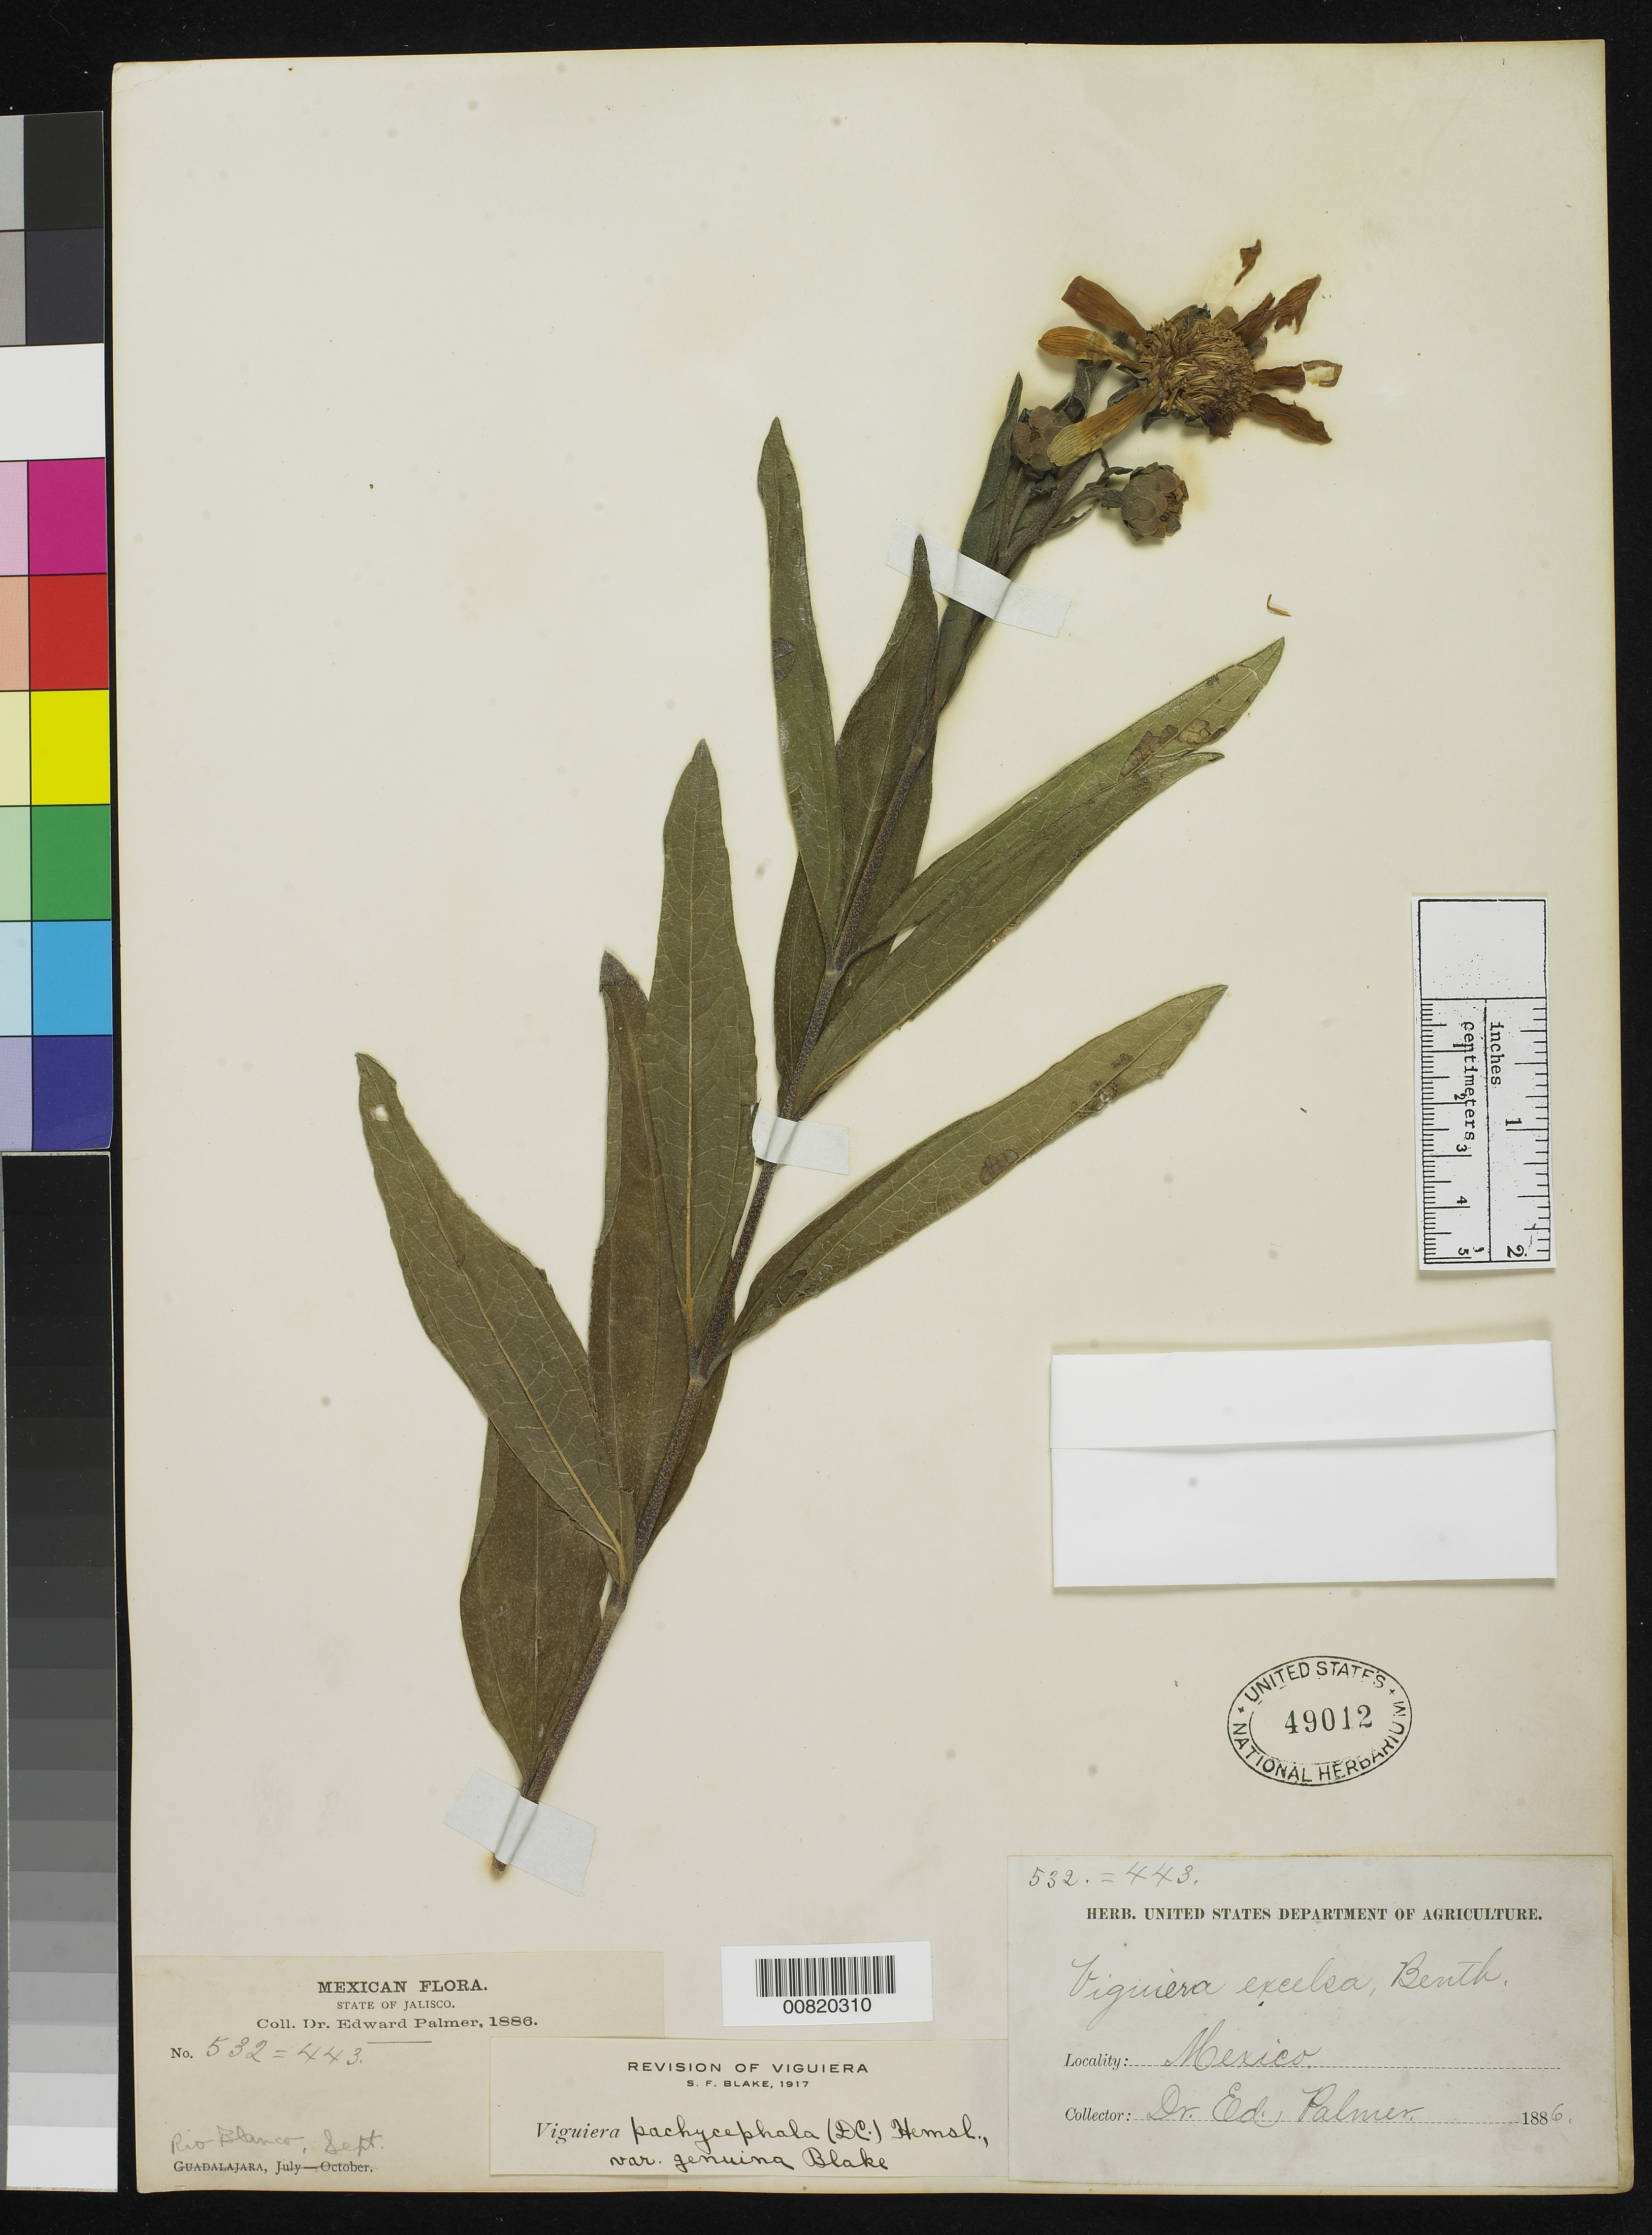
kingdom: Plantae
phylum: Tracheophyta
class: Magnoliopsida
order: Asterales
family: Asteraceae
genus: Viguiera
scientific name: Viguiera pachycephala var. genuina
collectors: E. Palmer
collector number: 532=443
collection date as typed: Sep 1886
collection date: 1886-09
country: Mexico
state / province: Jalisco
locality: Rio Blanco, Jalisco.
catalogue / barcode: US 49012